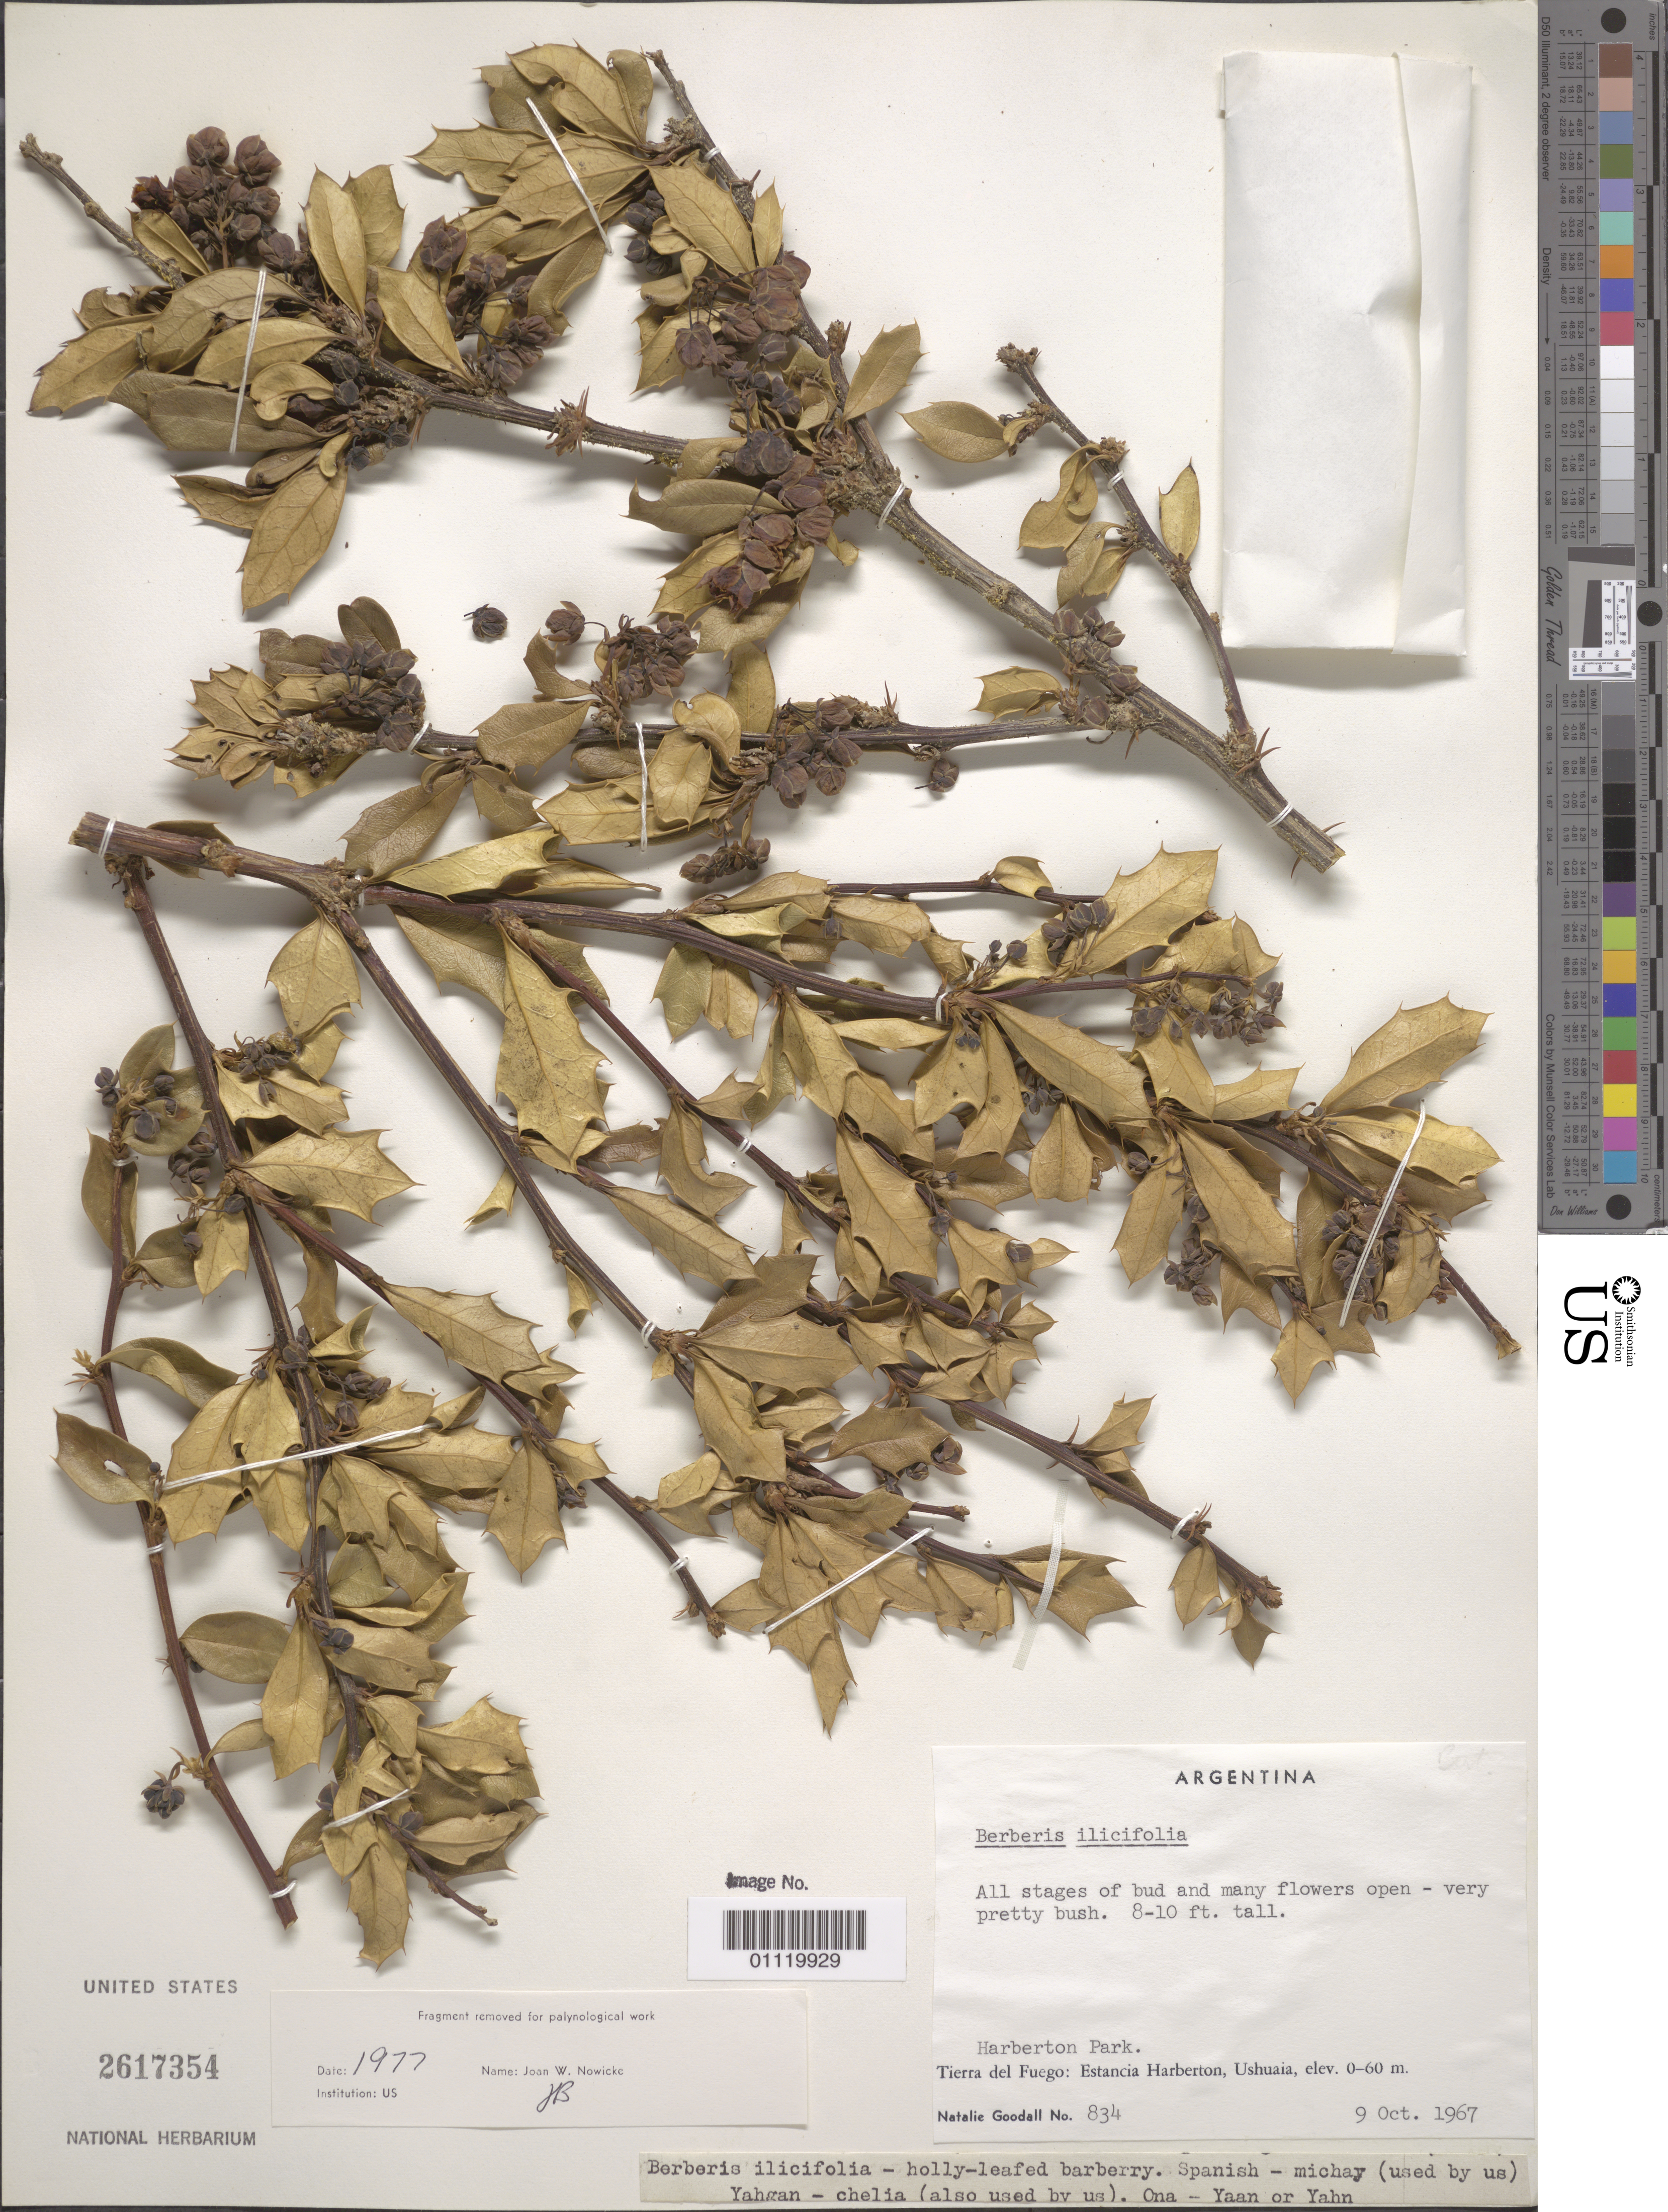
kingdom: Plantae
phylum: Tracheophyta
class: Magnoliopsida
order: Ranunculales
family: Berberidaceae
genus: Berberis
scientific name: Berberis ilicifolia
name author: L. f.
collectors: N. Goodall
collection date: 1967-10-09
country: Argentina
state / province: Tierra del Fuego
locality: Estancia Harberton, Ushuaia city. Harberton park.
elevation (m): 0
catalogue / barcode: US 2617354